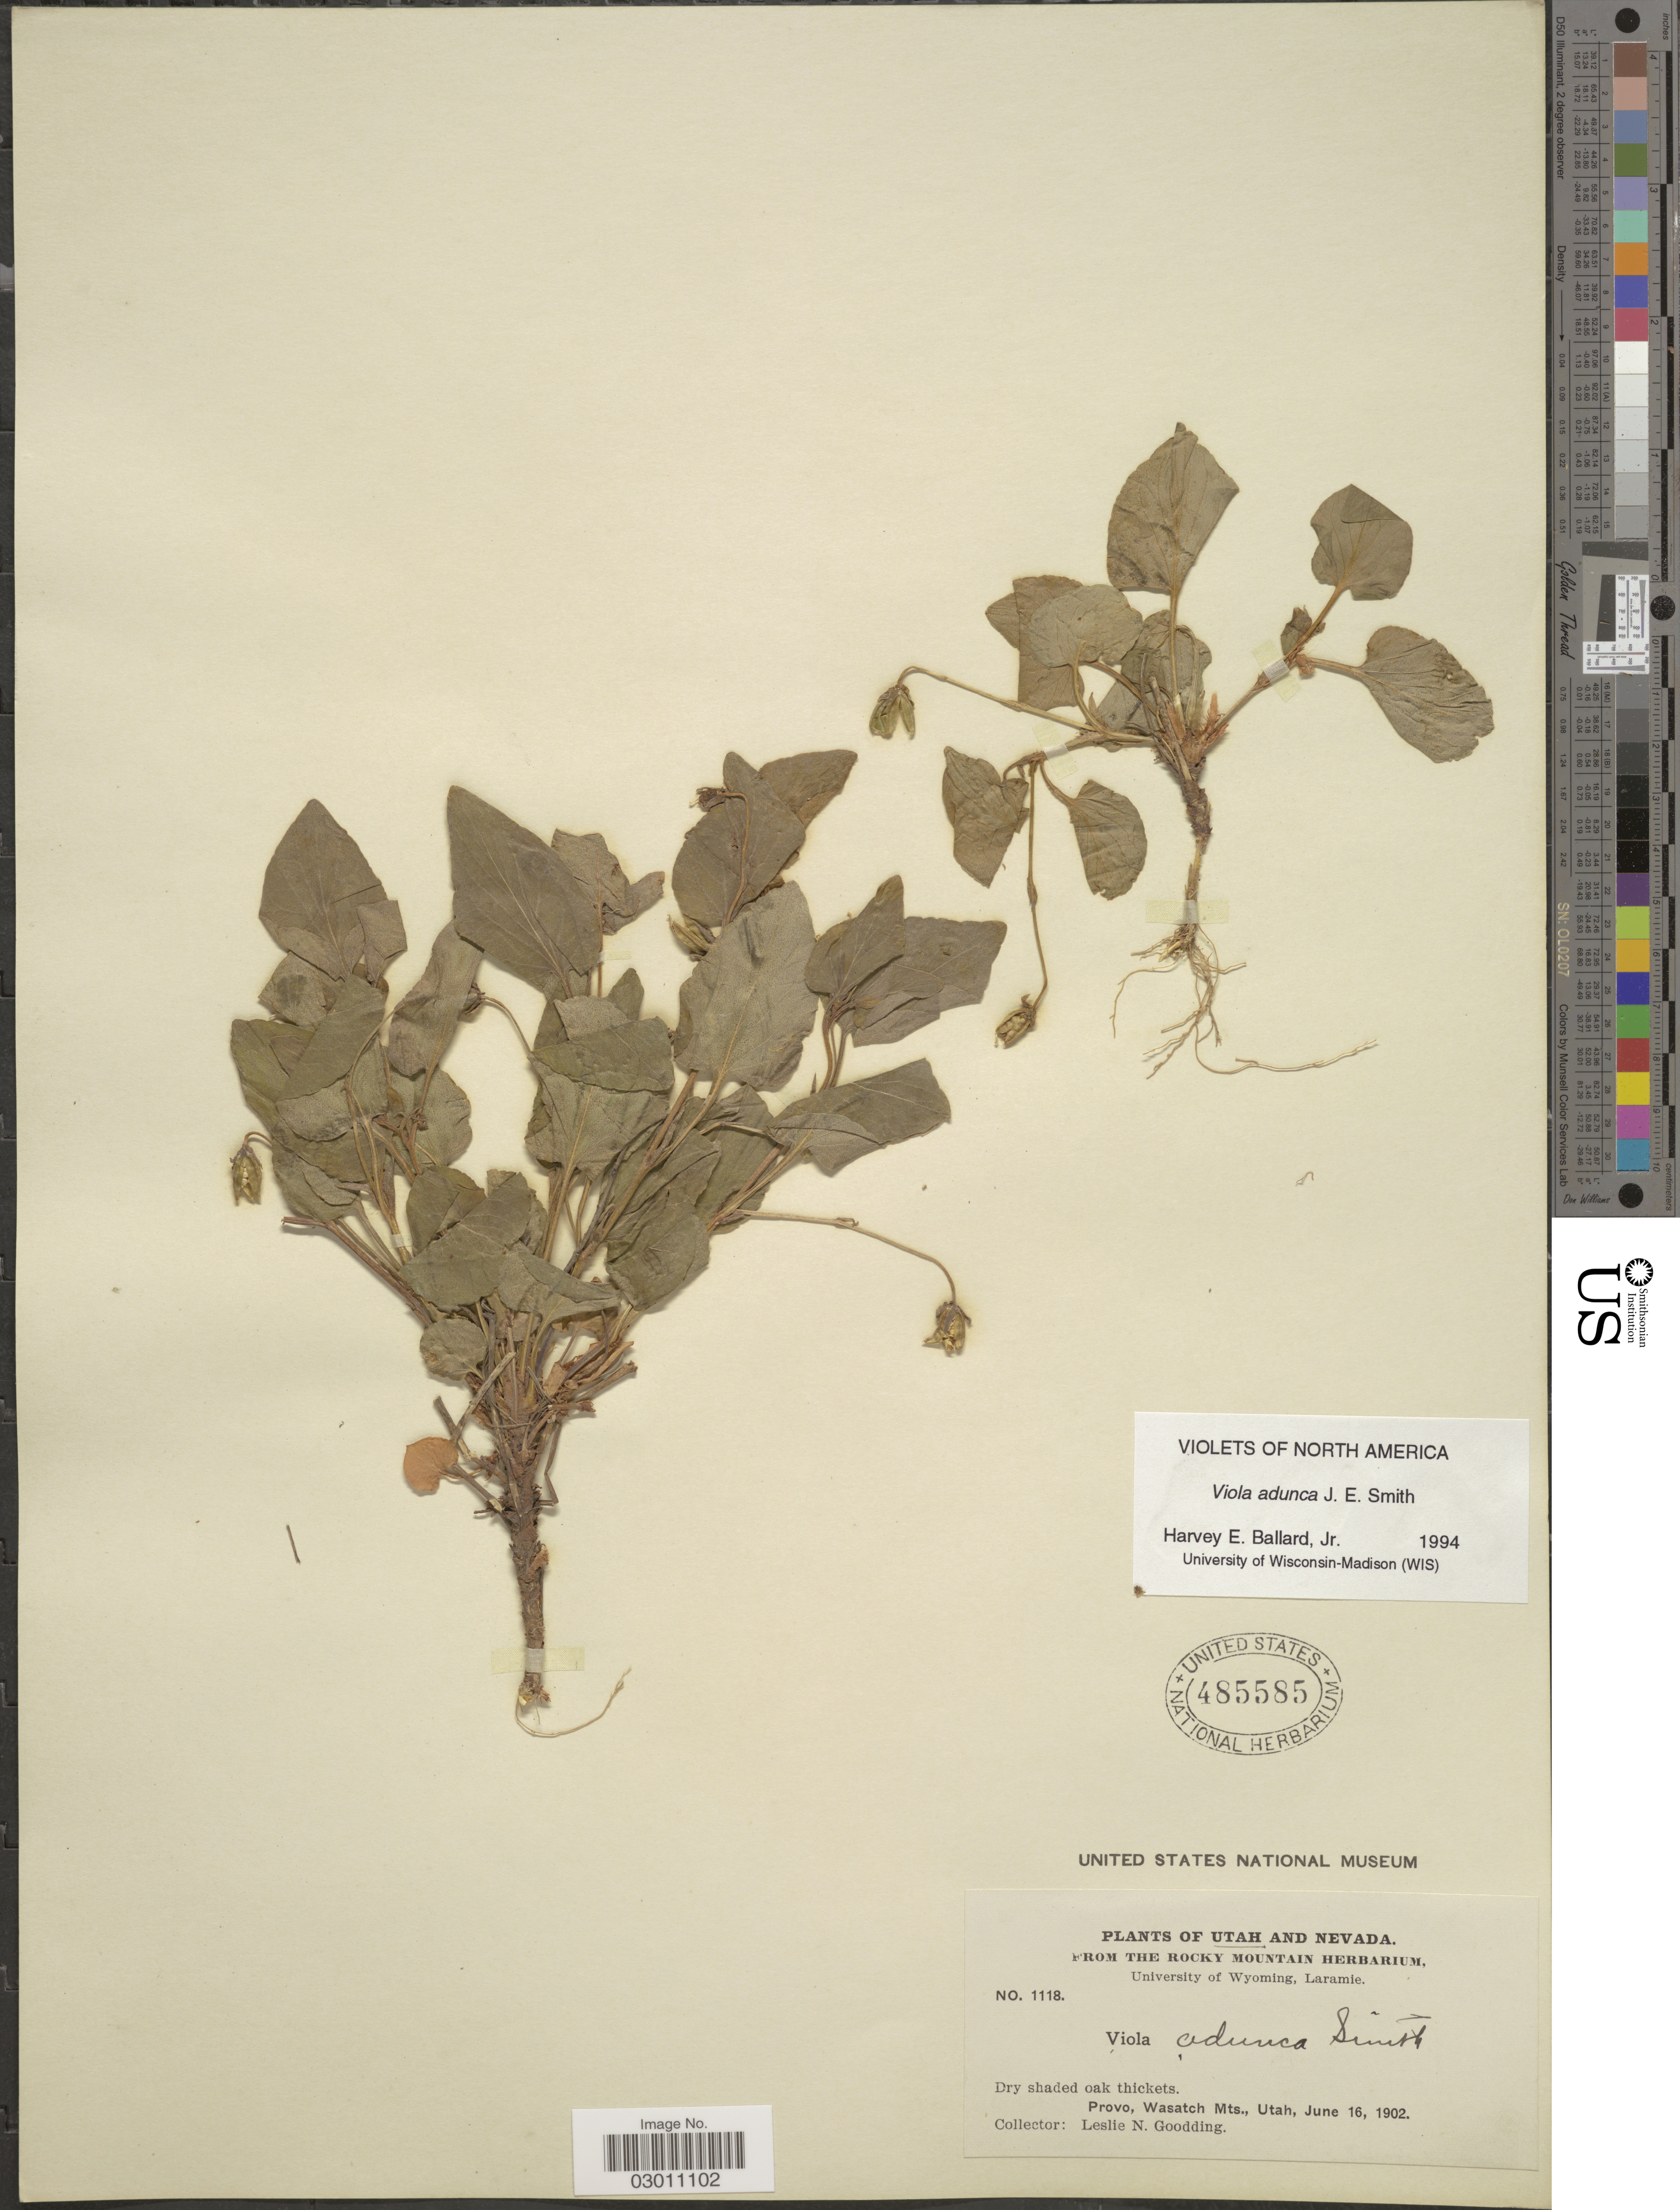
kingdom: Plantae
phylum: Tracheophyta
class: Magnoliopsida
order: Malpighiales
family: Violaceae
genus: Viola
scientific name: Viola adunca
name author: Sm.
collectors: L. N. Goodding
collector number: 1118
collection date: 1902-06-16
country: United States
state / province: Utah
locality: Provo, Wasatch Mts., Utah.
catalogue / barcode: US 485585